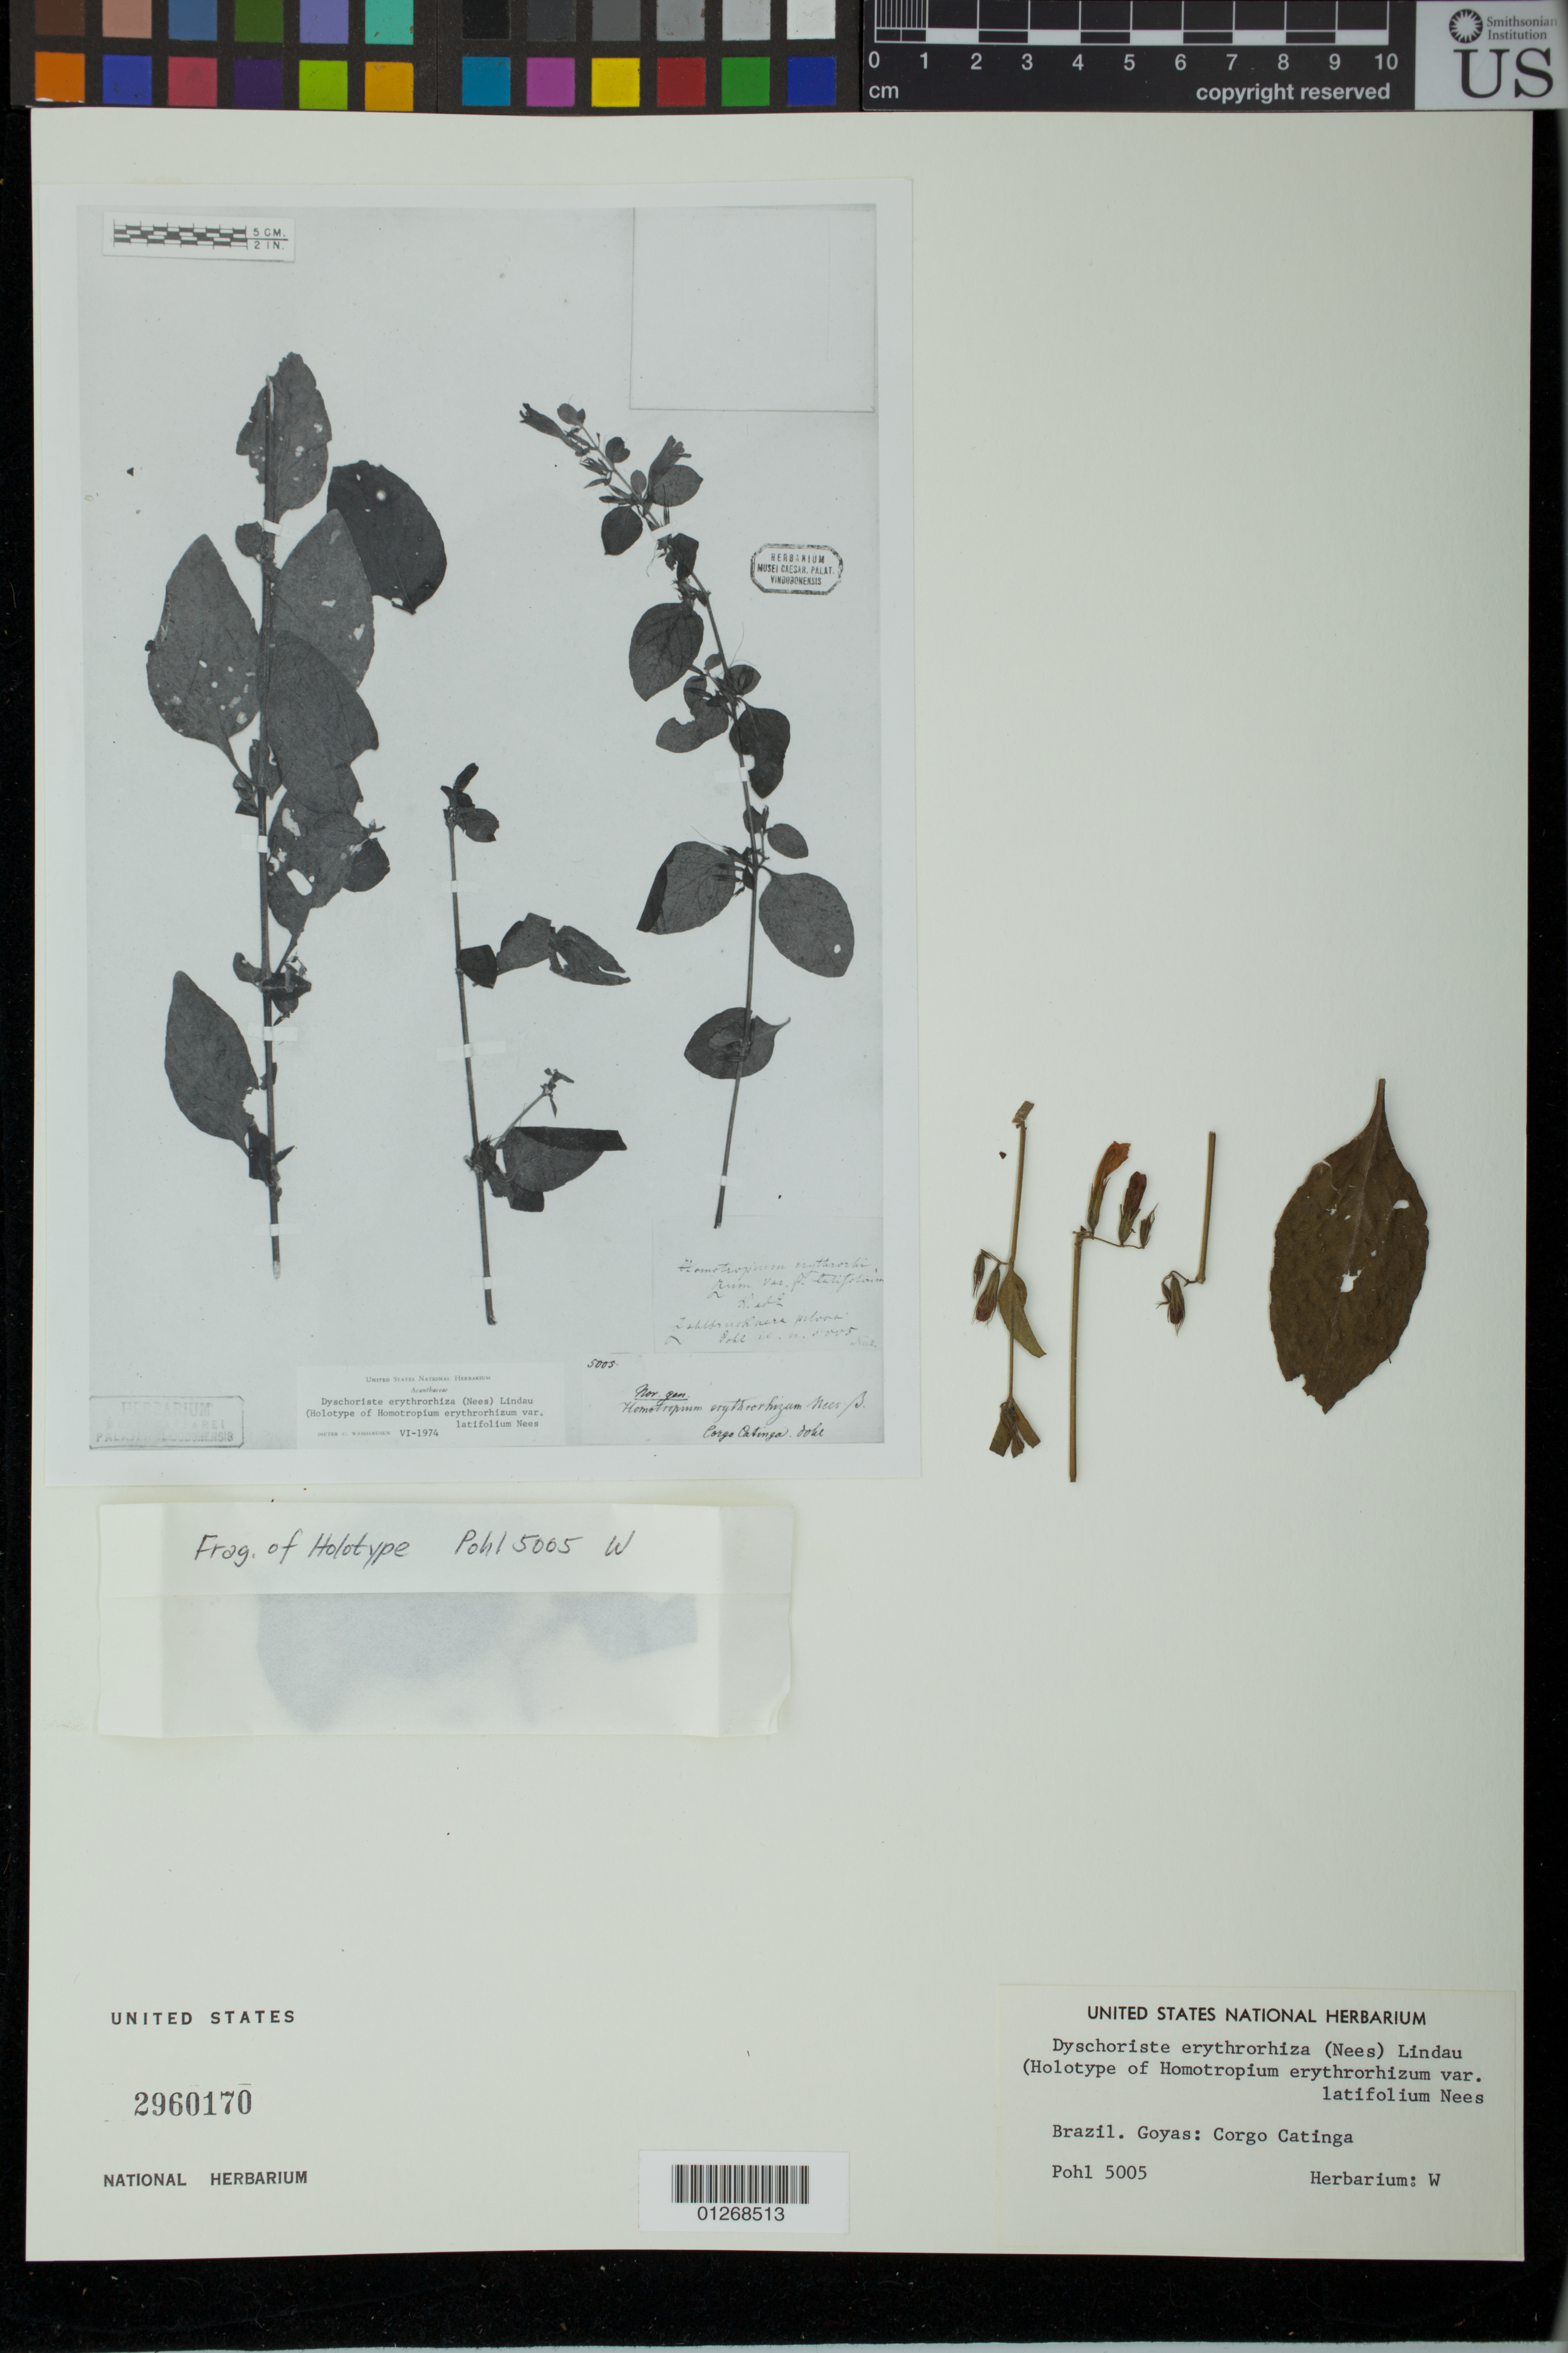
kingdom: Plantae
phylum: Tracheophyta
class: Magnoliopsida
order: Lamiales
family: Acanthaceae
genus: Homotropium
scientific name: Homotropium erythrorhizum var. latifolium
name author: Nees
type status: Isotype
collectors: J. B. E. Pohl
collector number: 5005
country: Brazil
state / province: Goiás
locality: Goyas: Corgo Catinga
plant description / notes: Photograph and fragmentary material of holotype specimen ex herb. W (Vienna).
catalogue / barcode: US 2960170